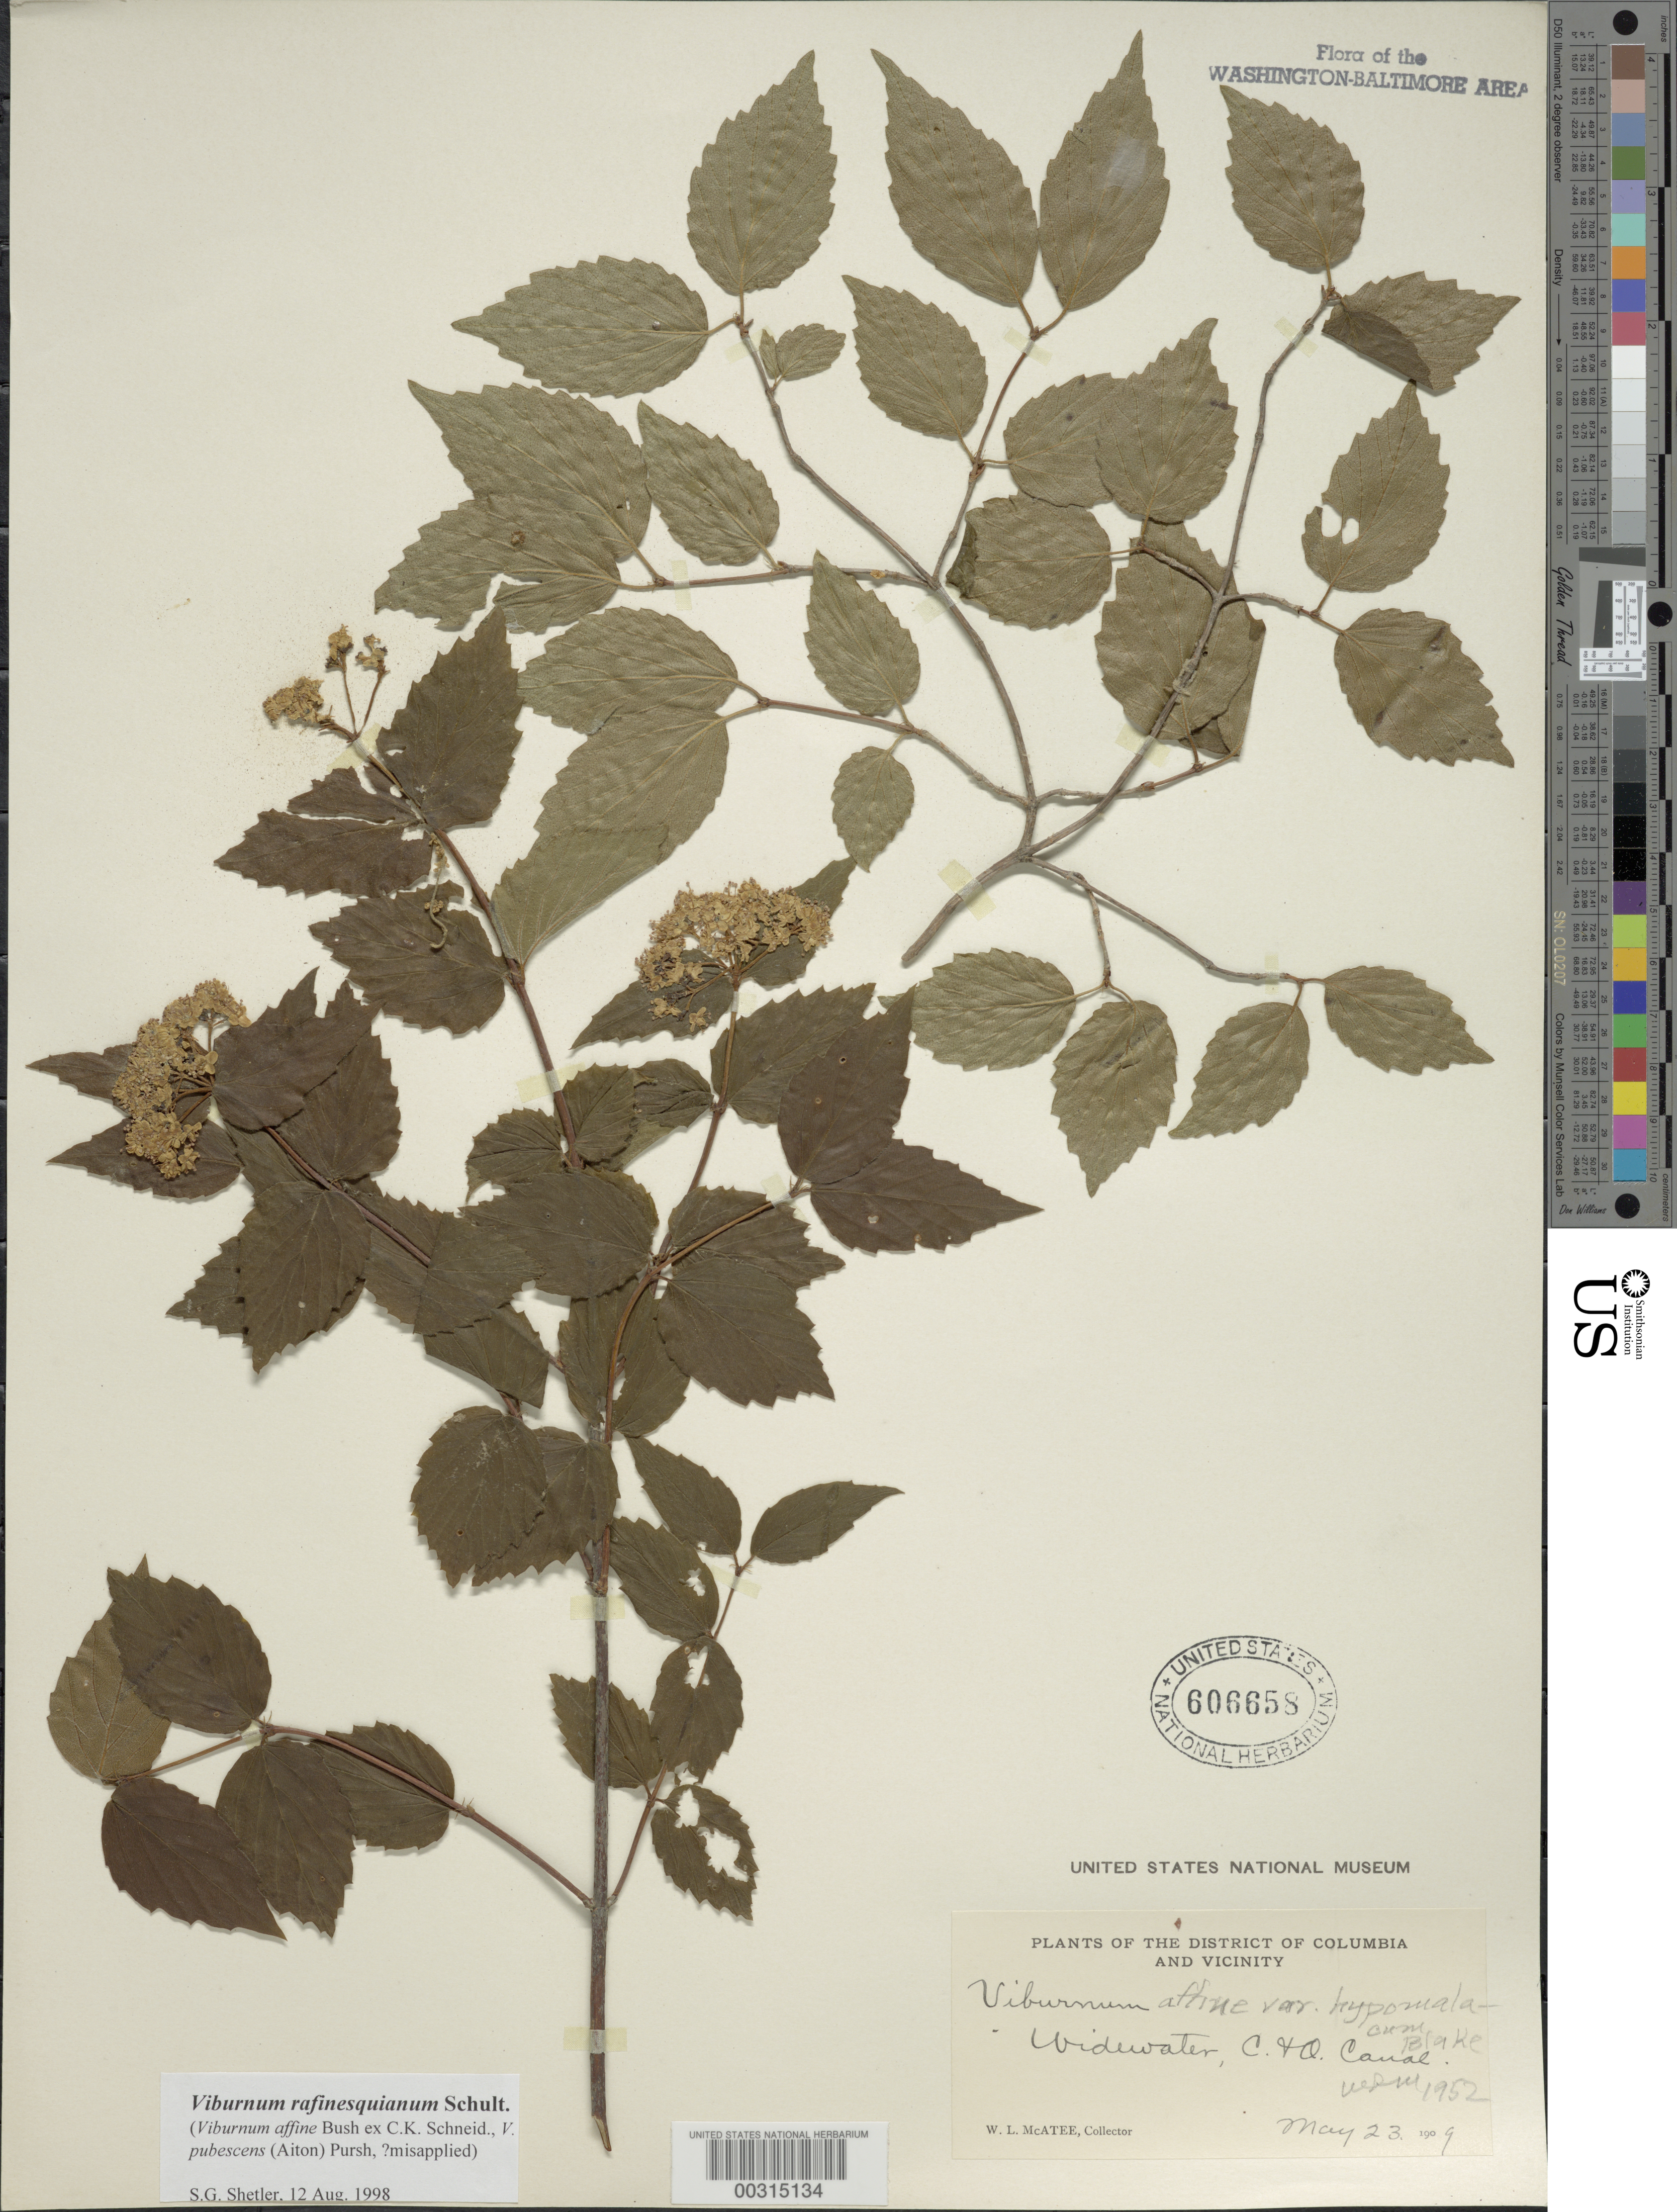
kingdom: Plantae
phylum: Tracheophyta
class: Magnoliopsida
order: Dipsacales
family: Viburnaceae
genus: Viburnum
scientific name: Viburnum rafinesqueanum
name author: Schult.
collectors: W. McAtee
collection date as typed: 23 May 1909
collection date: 1909-05-23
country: United States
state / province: Maryland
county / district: Montgomery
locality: Widewater, C. & O. Canal C. & O. Canal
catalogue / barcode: US 606658